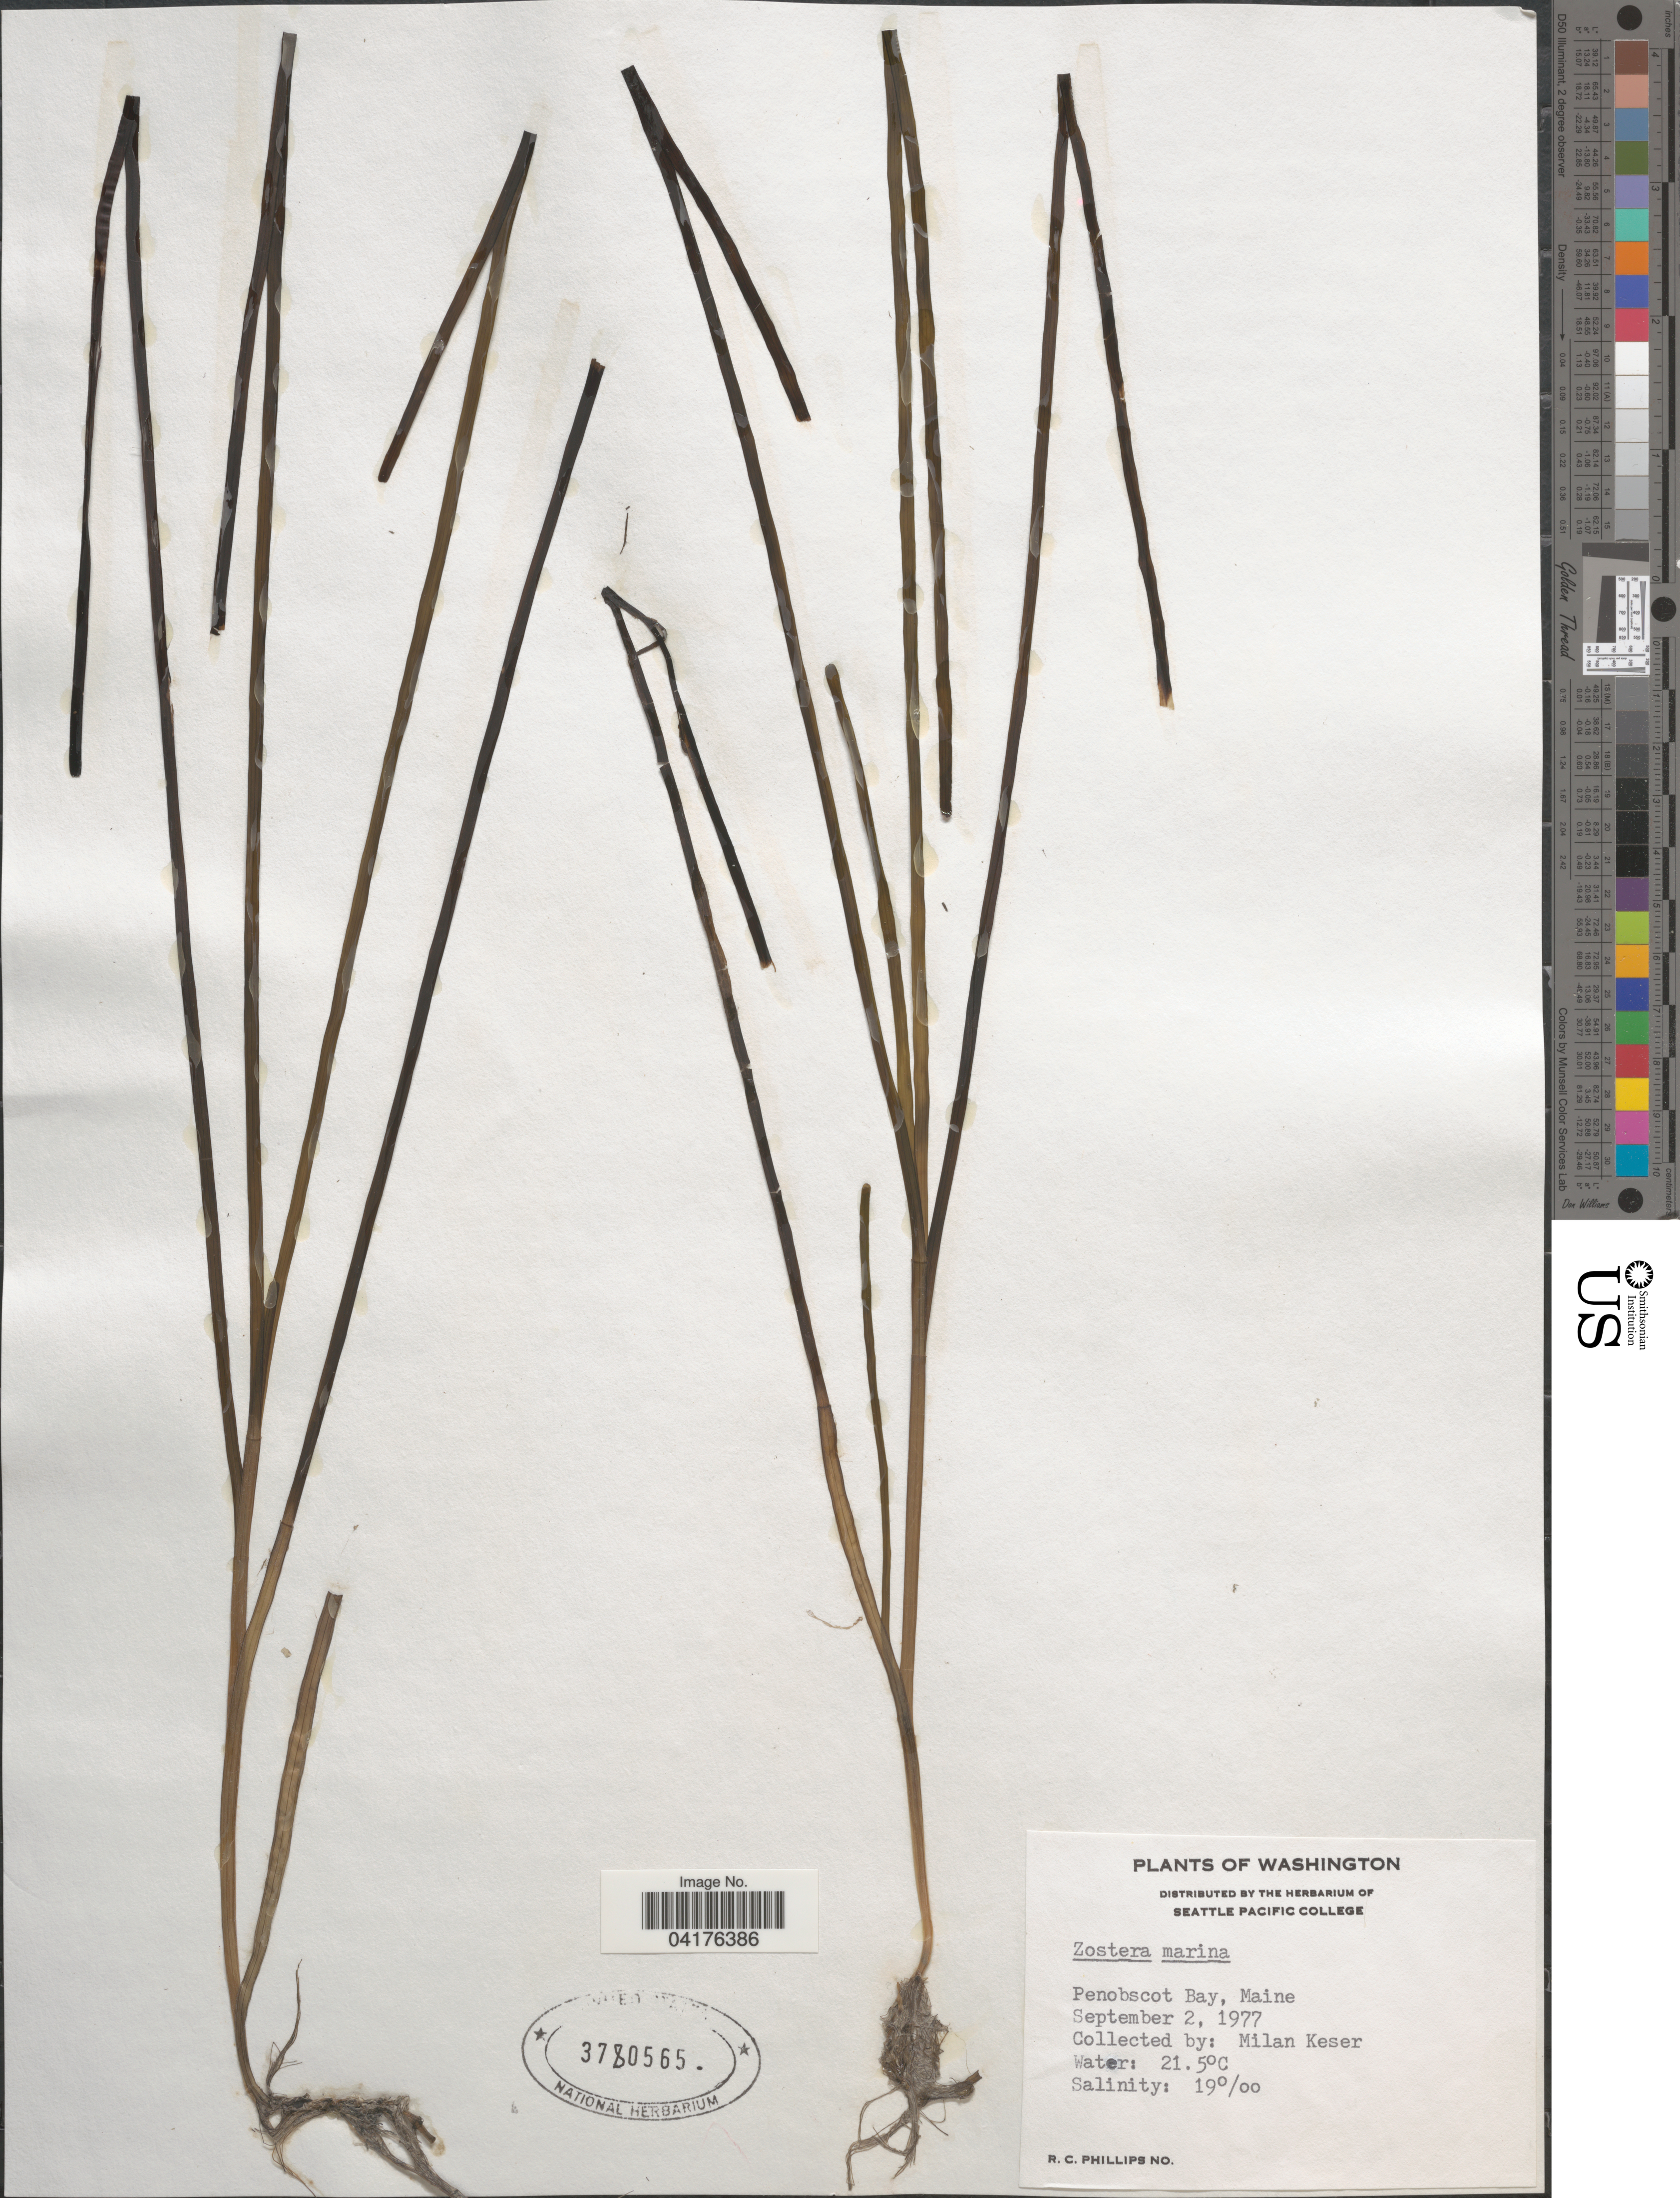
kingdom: Plantae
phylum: Tracheophyta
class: Liliopsida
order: Alismatales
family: Zosteraceae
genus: Zostera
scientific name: Zostera marina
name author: L.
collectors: M. Keser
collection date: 1977-09-02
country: United States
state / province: Maine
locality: Penobscot Bay.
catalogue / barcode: US 3780565